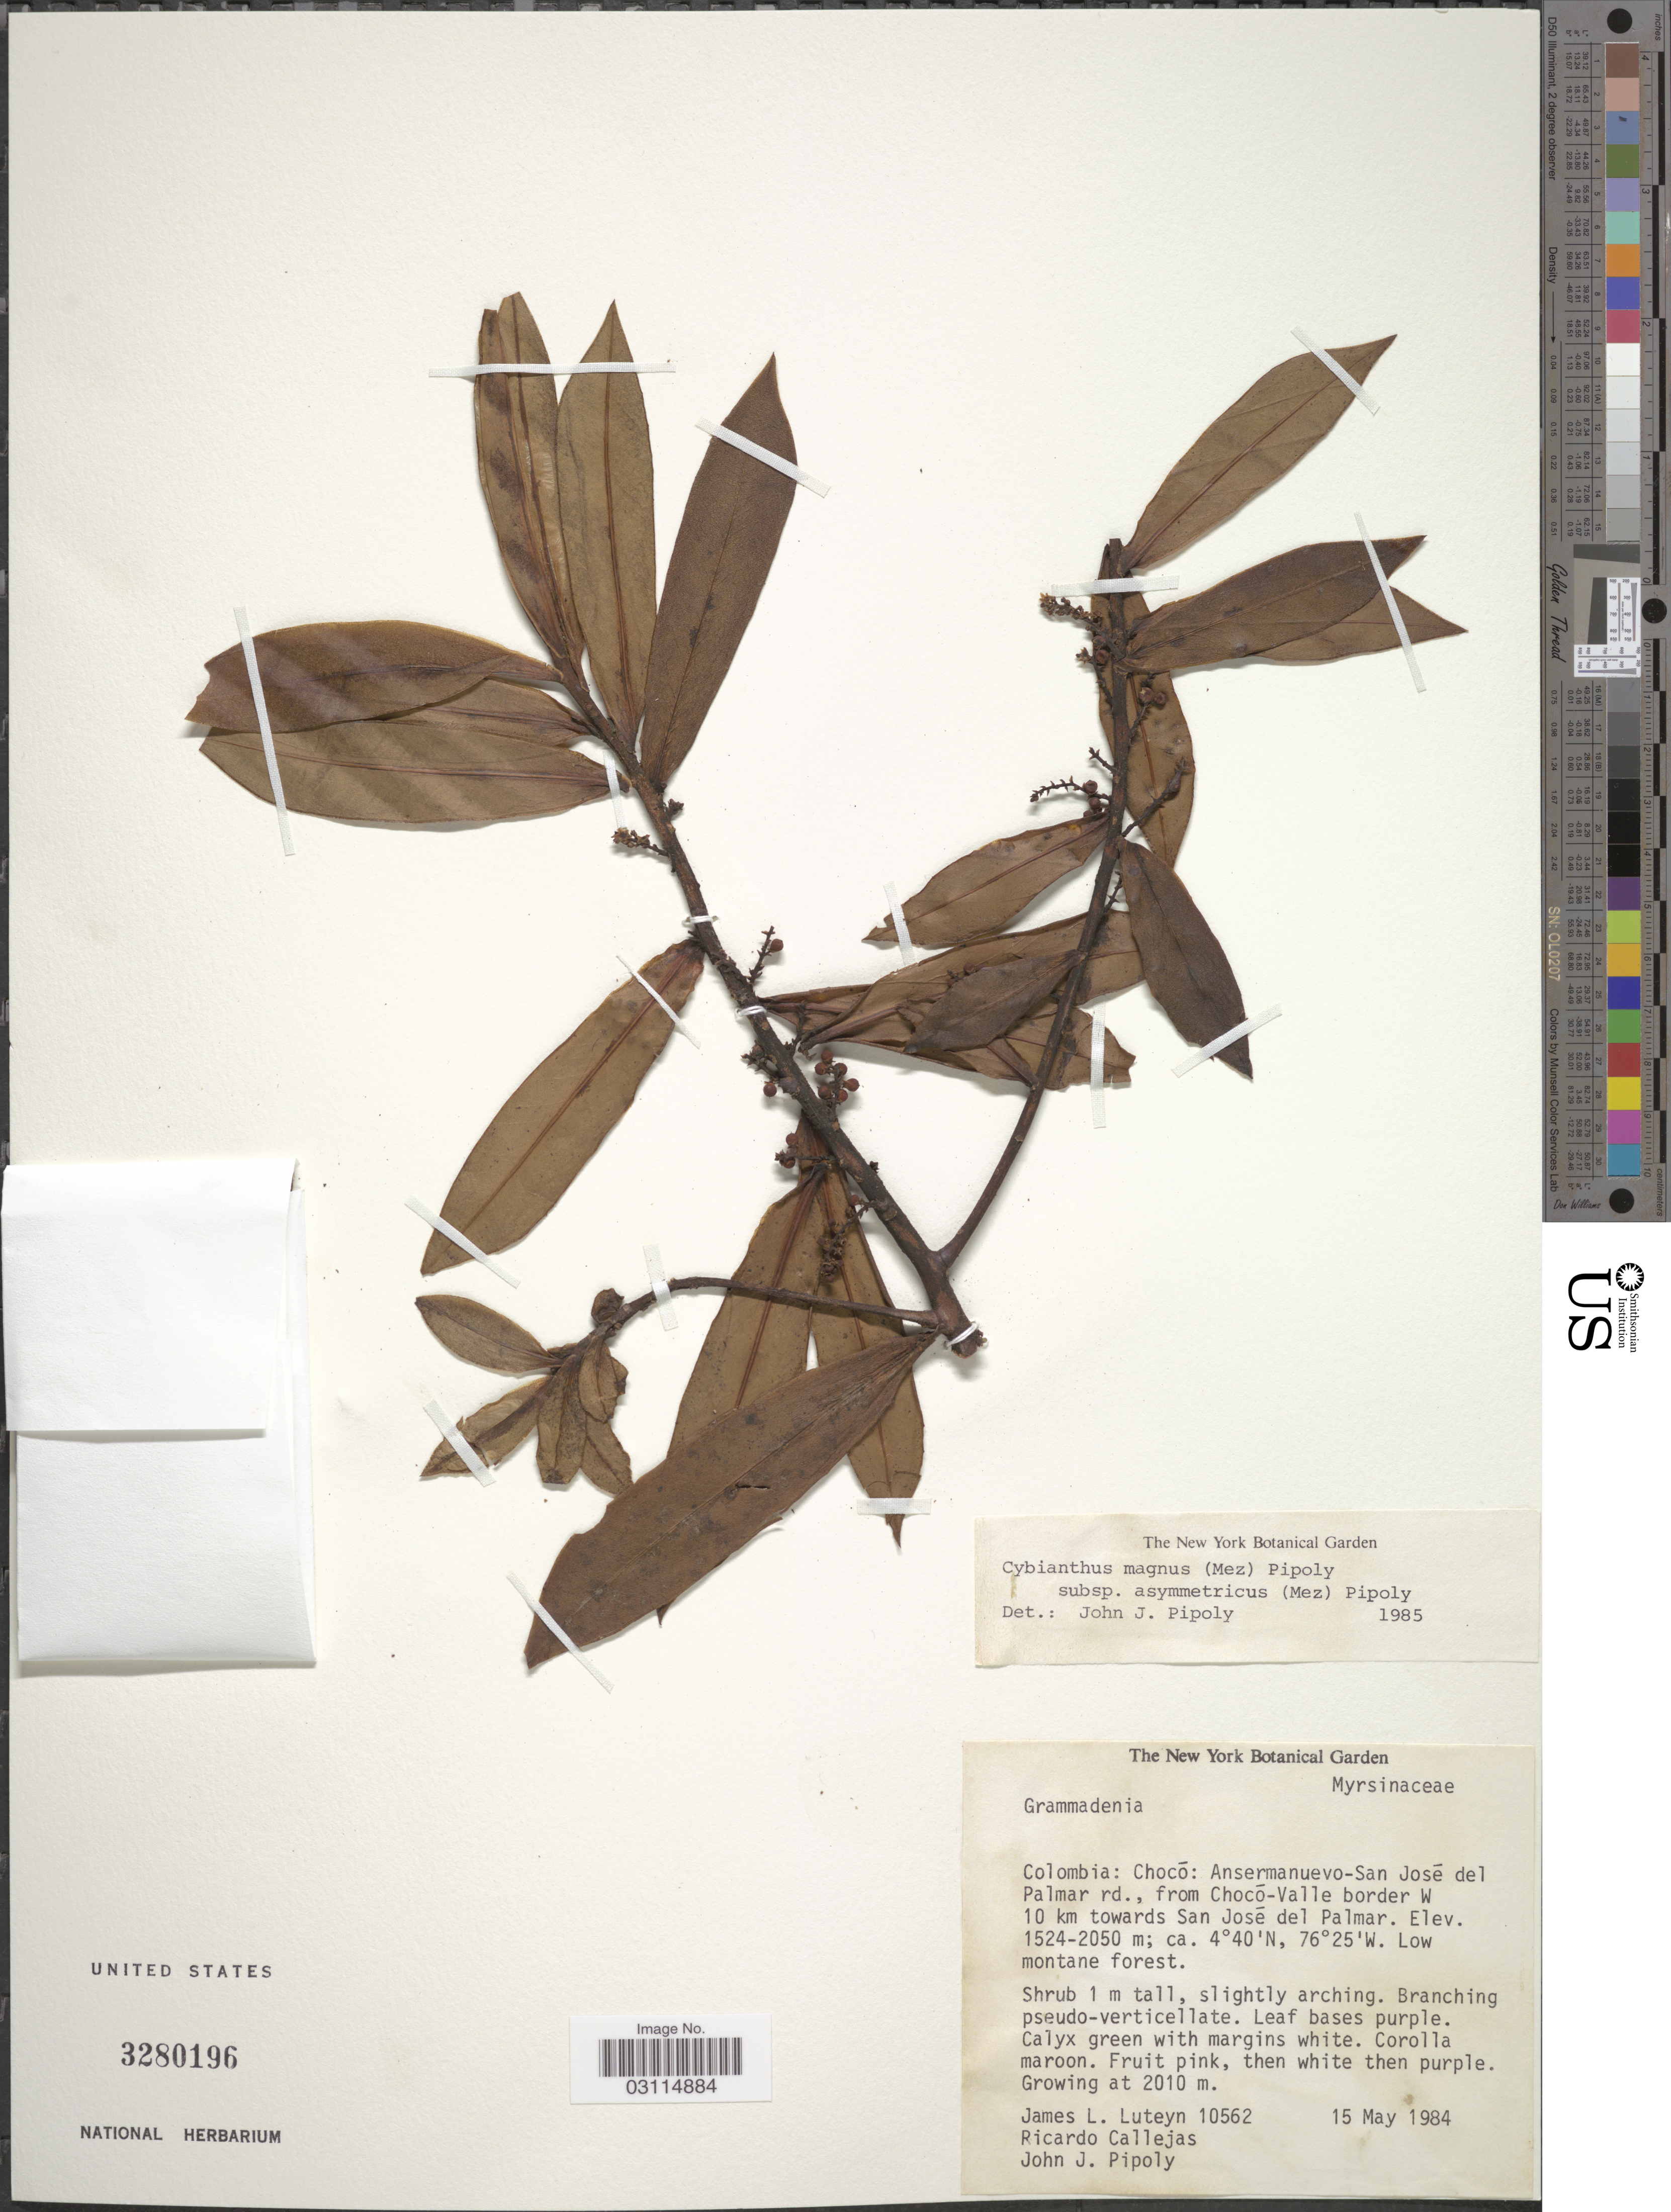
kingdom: Plantae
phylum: Tracheophyta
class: Magnoliopsida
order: Ericales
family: Primulaceae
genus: Cybianthus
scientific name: Cybianthus magnus subsp. asymmetricus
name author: (Mez) Pipoly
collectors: J. Luteyn, R. Callejas & J. J. Pipoly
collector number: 10562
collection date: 1984-05-15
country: Colombia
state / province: Chocó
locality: Ansermanuevo-San José del Palmar rd., from Chocó-Valle border W 10 km towards San José del Palmar.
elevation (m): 2010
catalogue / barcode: US 3280196